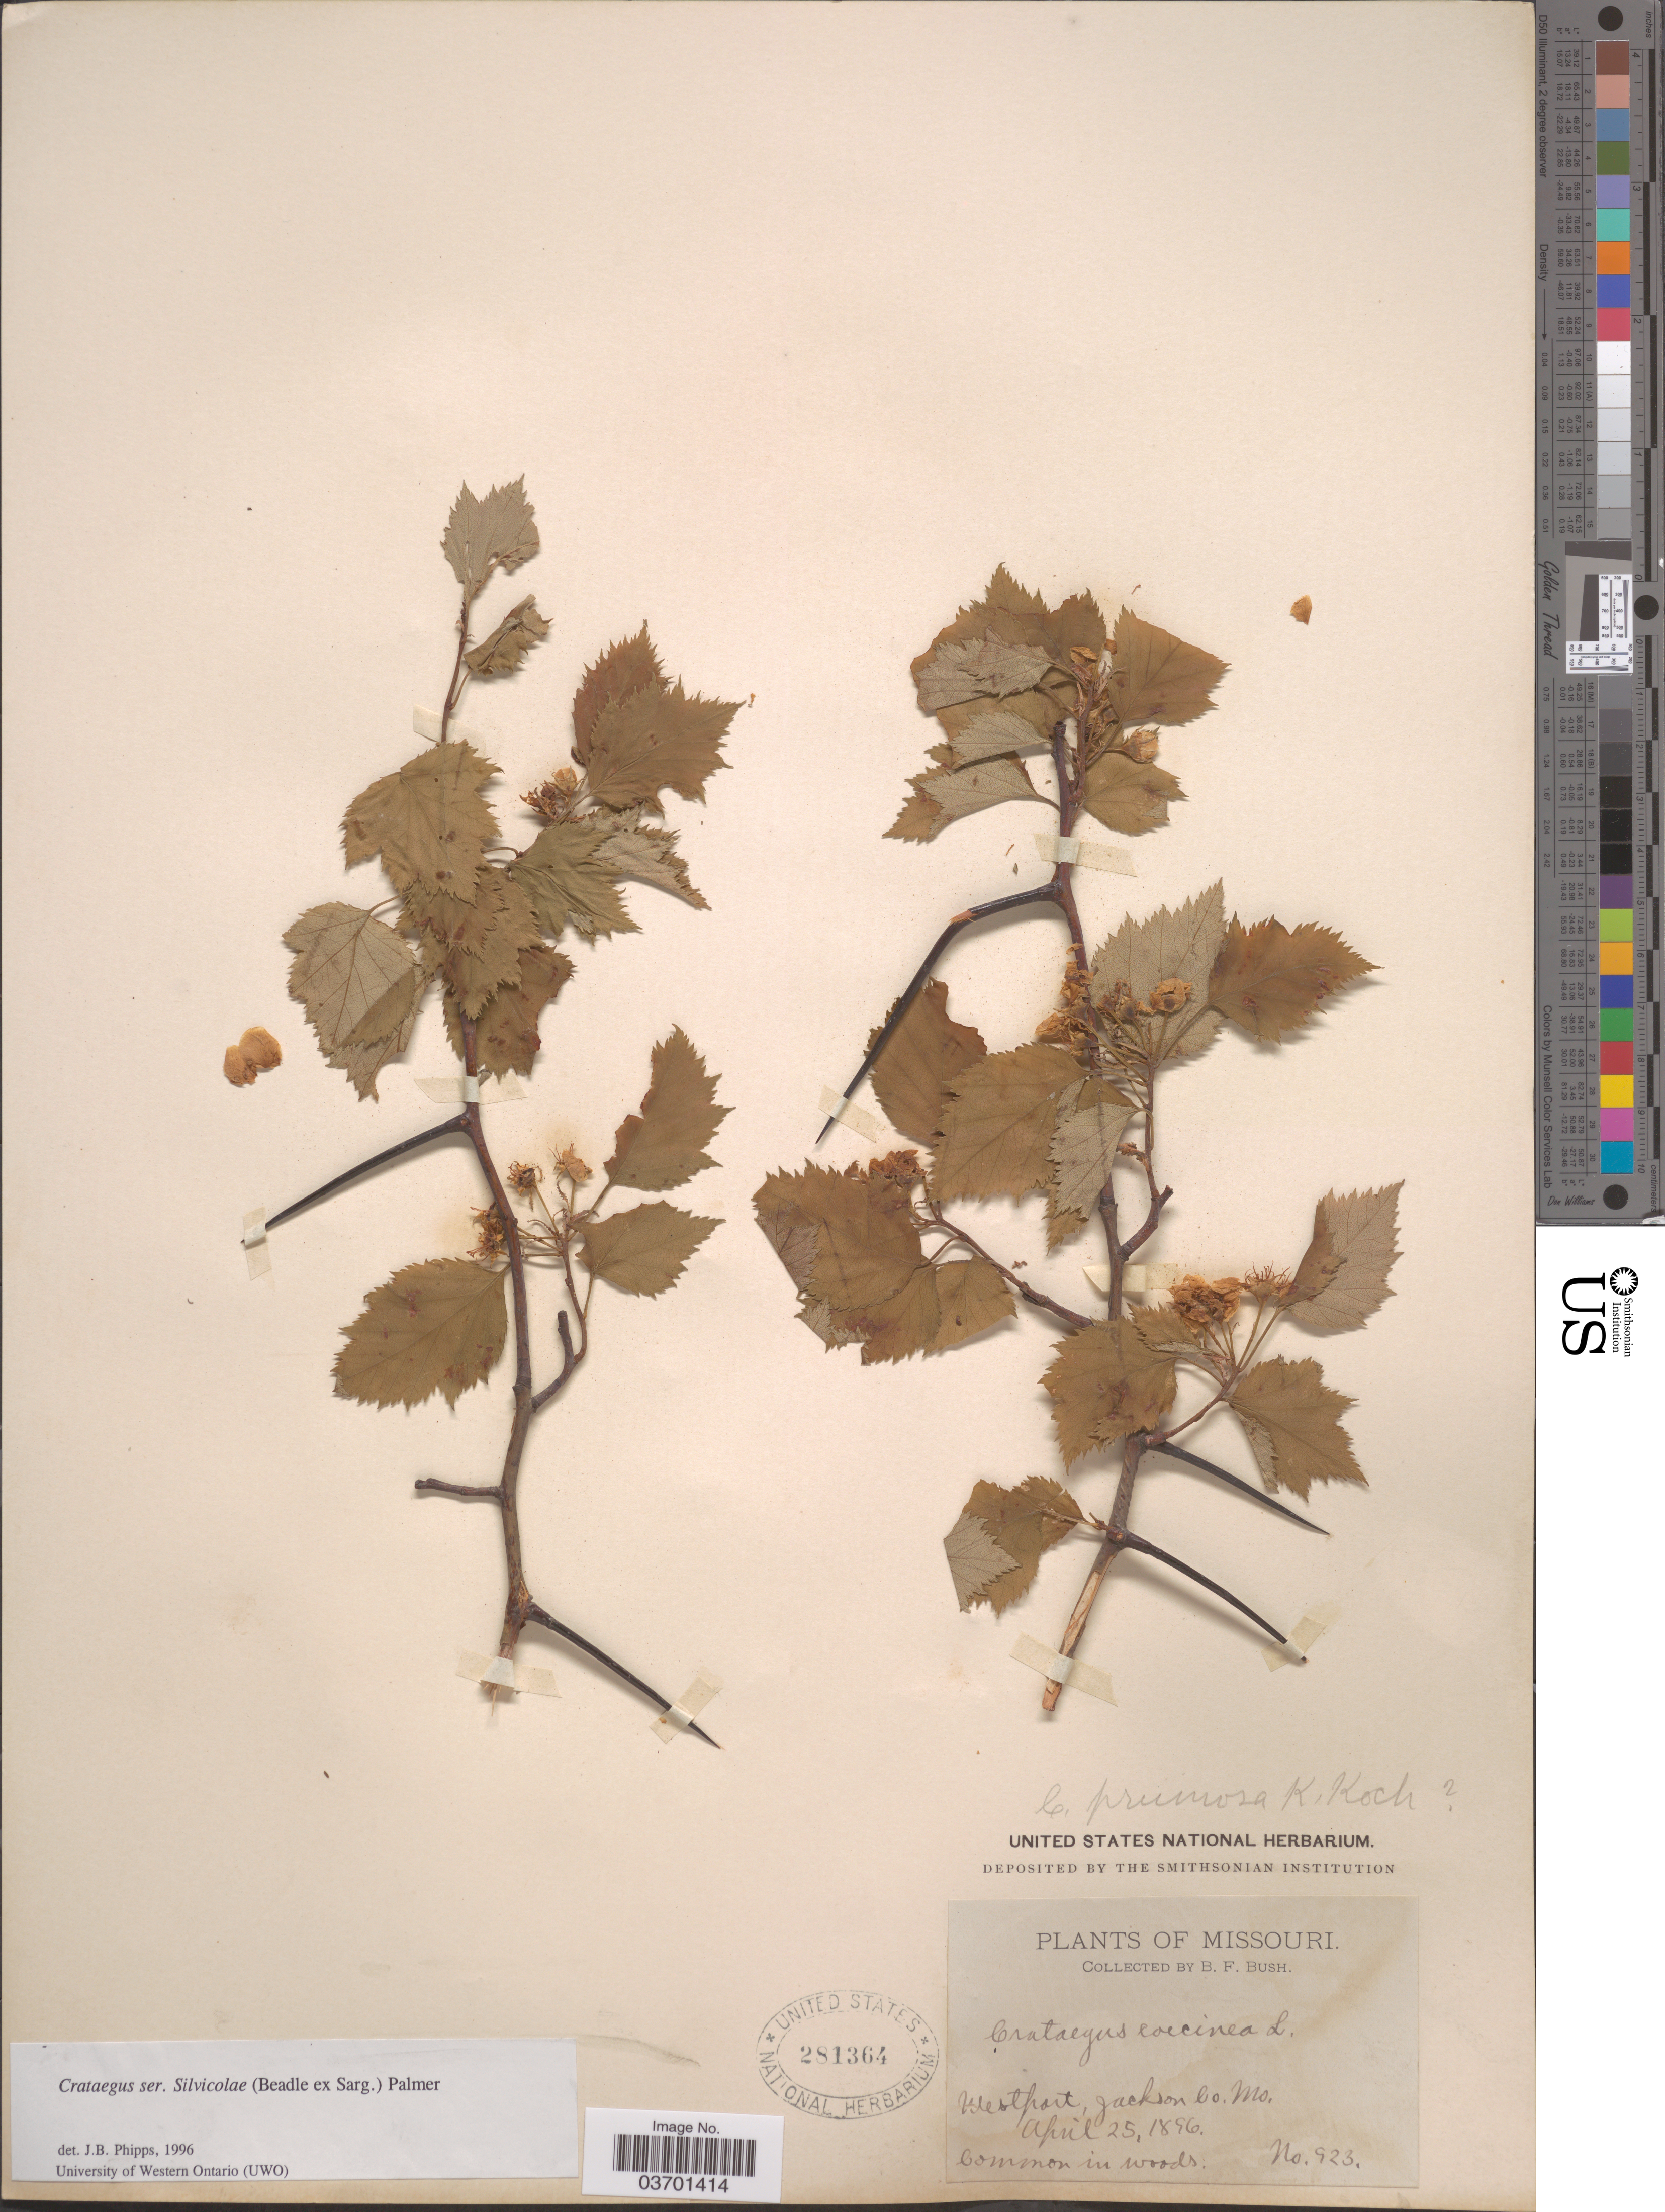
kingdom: Plantae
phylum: Tracheophyta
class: Magnoliopsida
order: Rosales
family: Rosaceae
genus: Crataegus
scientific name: Crataegus pruinosa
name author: (H.L. Wendl.) K. Koch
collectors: B. F. Bush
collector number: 923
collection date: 1896-04-25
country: United States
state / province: Missouri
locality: Westport, Jackson Co.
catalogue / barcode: US 281364